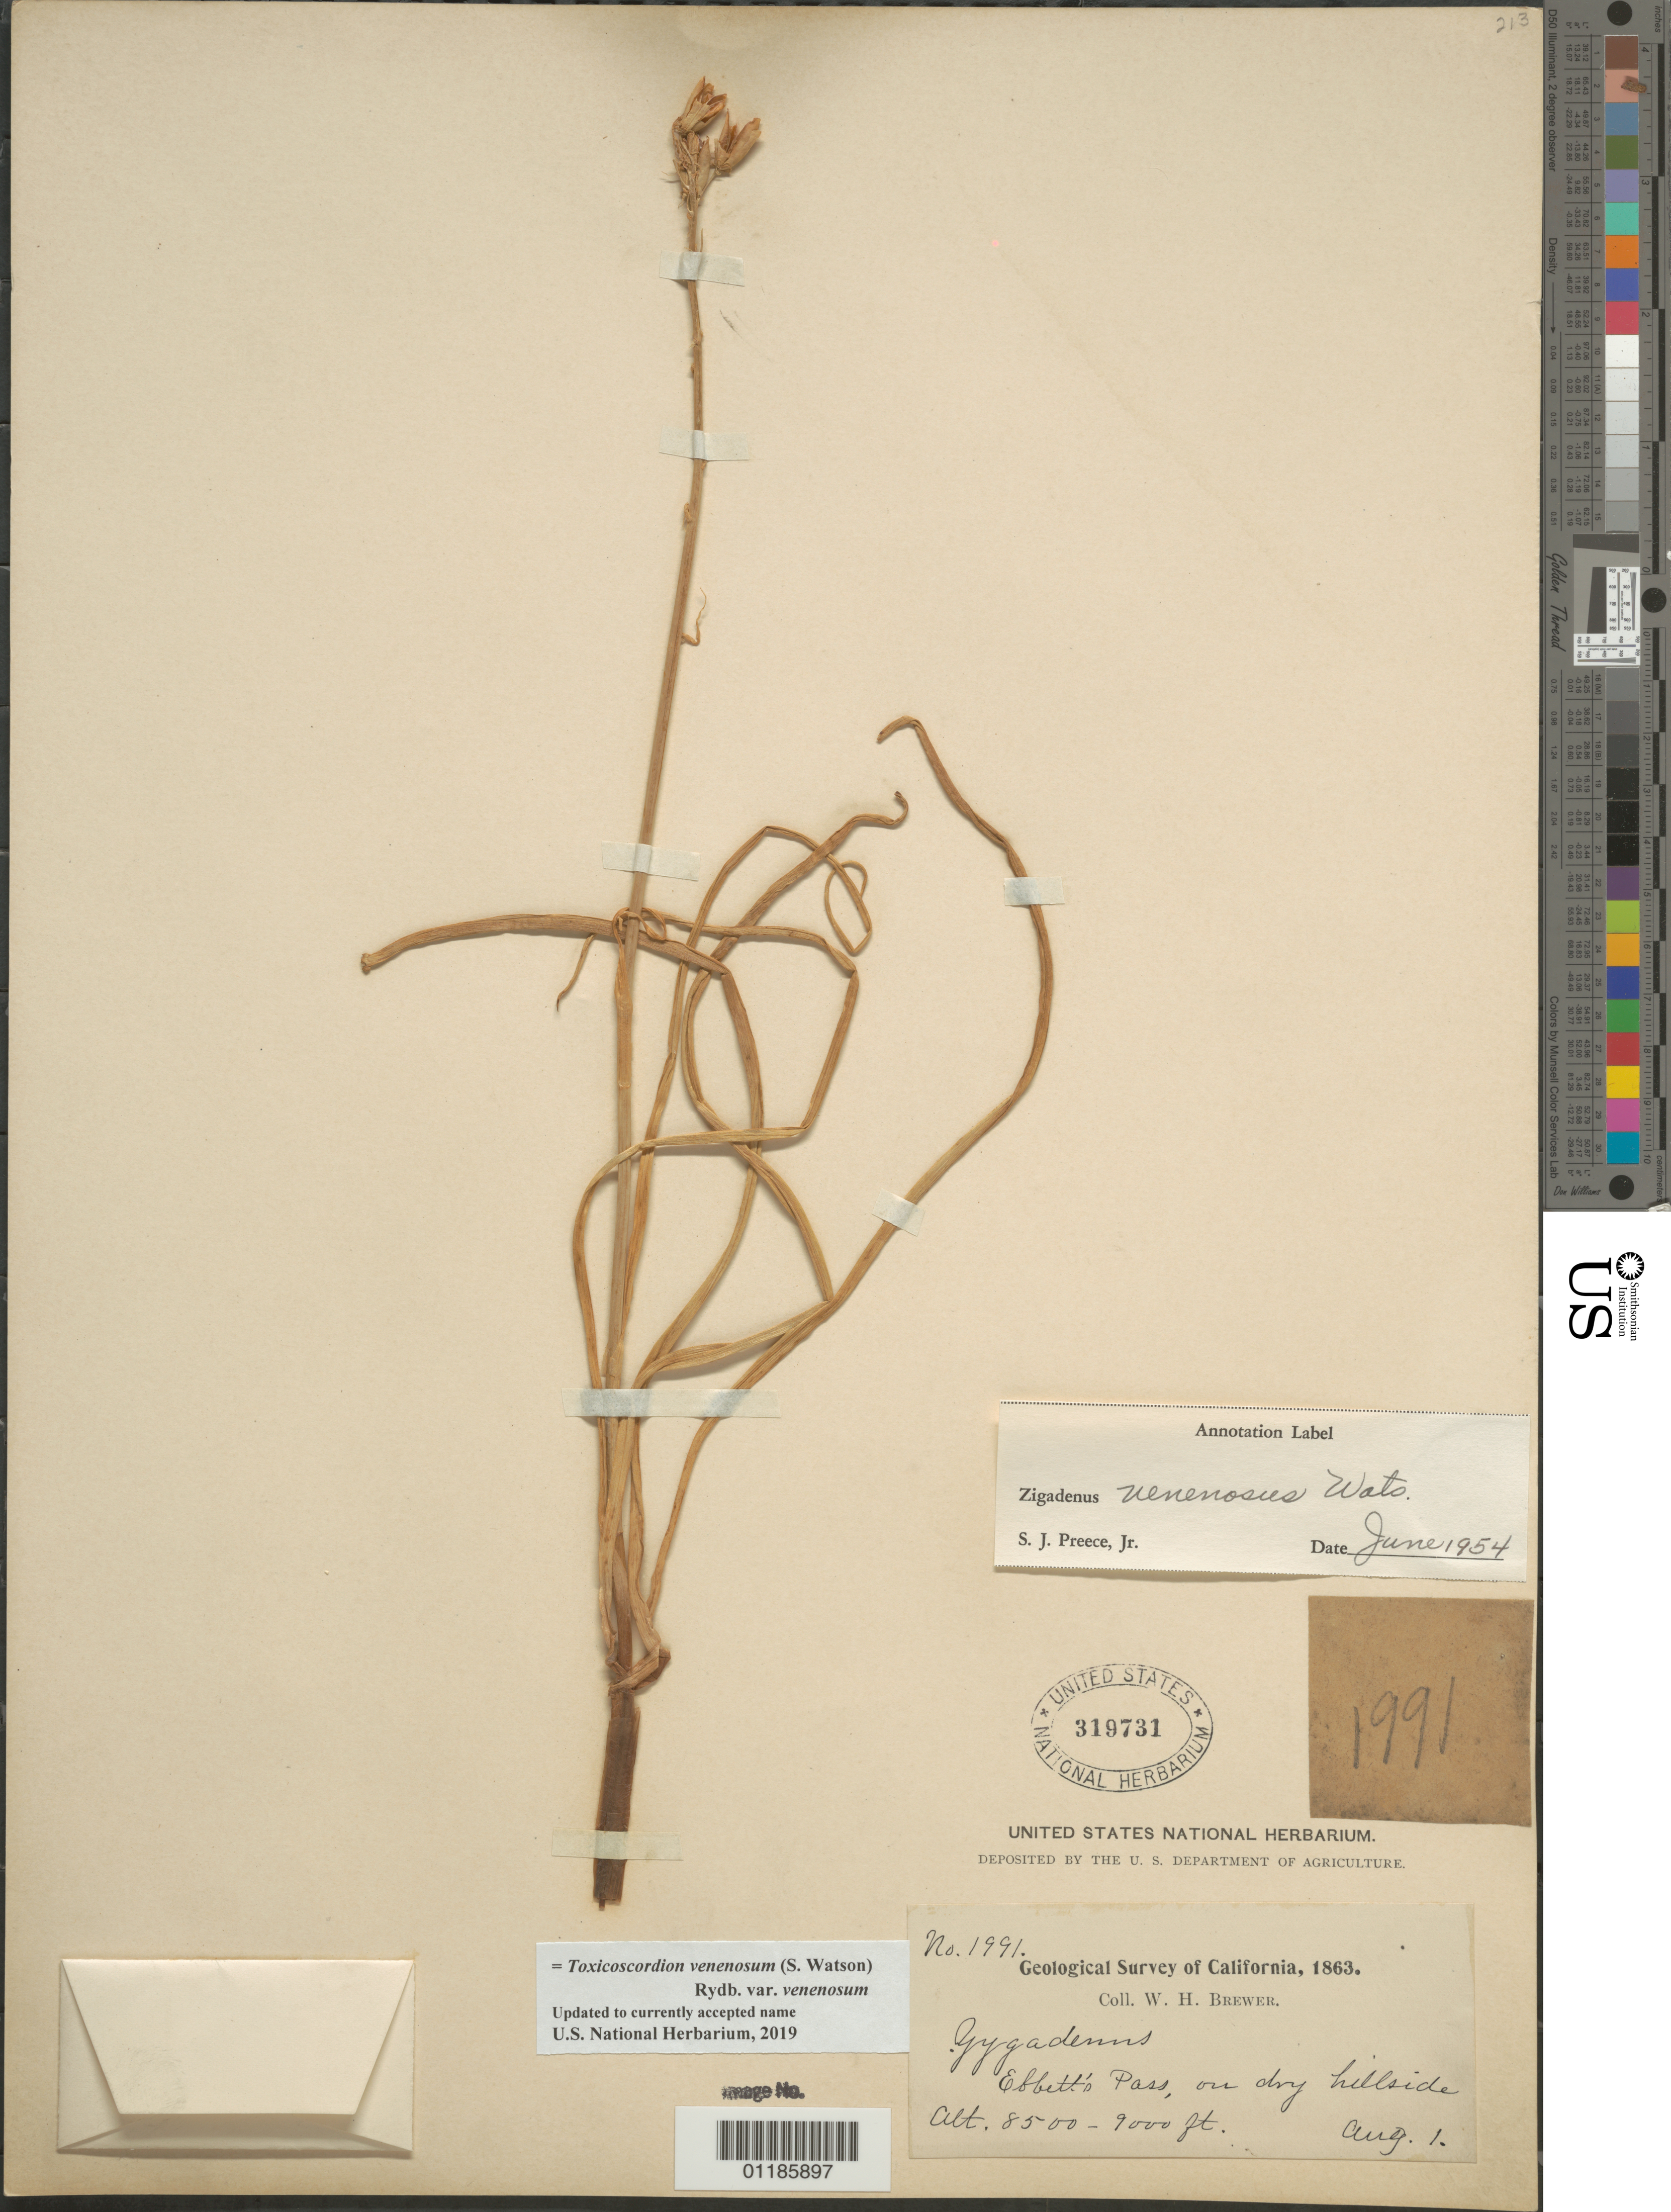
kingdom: Plantae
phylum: Tracheophyta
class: Liliopsida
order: Liliales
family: Melanthiaceae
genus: Toxicoscordion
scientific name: Toxicoscordion venenosum (S. Watson) Rydb. var. venenosum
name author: (S. Watson) Rydb.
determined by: Strong, Mark T., (BOT), Smithsonian Institution - National Museum of Natural History (UNITED STATES)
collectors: W. H. Brewer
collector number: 1991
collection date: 1863-08-01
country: United States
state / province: California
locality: Ebbit's Pass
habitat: On dry hillside.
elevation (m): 2591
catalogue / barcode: US 319731